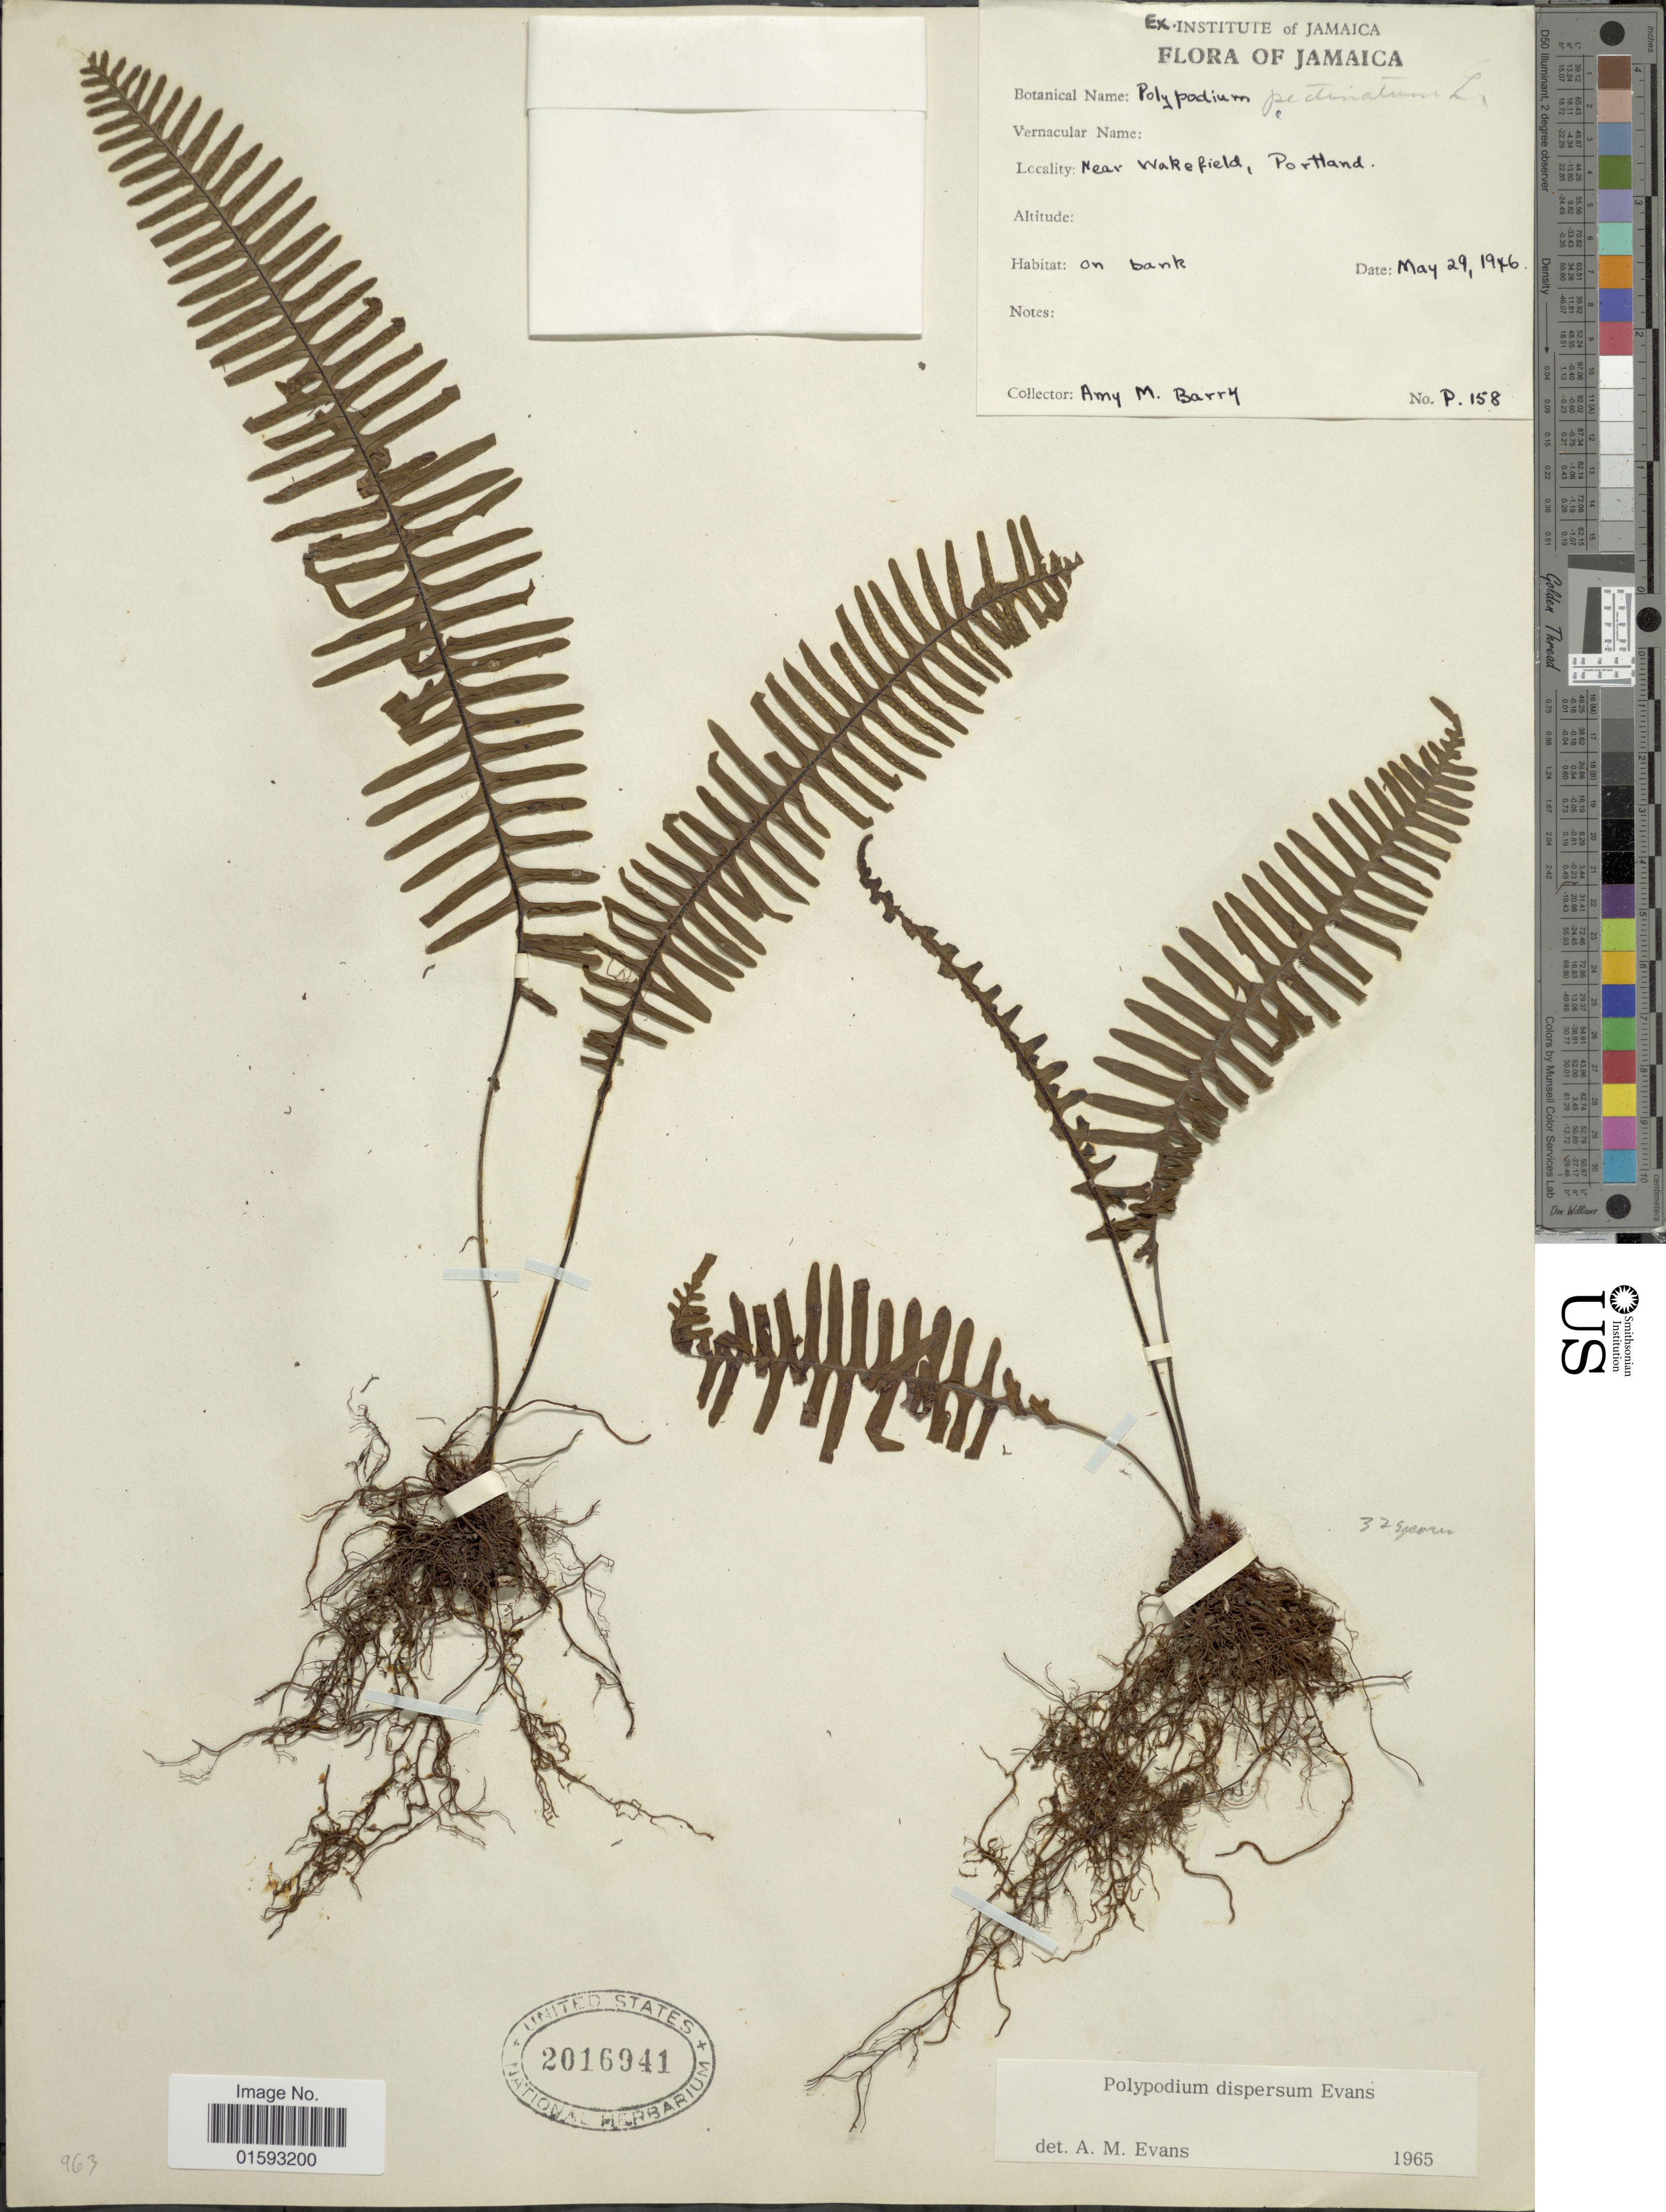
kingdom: Plantae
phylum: Tracheophyta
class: Polypodiopsida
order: Polypodiales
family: Polypodiaceae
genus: Pecluma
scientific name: Pecluma dispersa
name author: (A.M. Evans) M.G. Price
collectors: A. Barry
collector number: P158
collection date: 1946-05-29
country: Jamaica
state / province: Portland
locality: Near Wakefield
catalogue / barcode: US 2016941